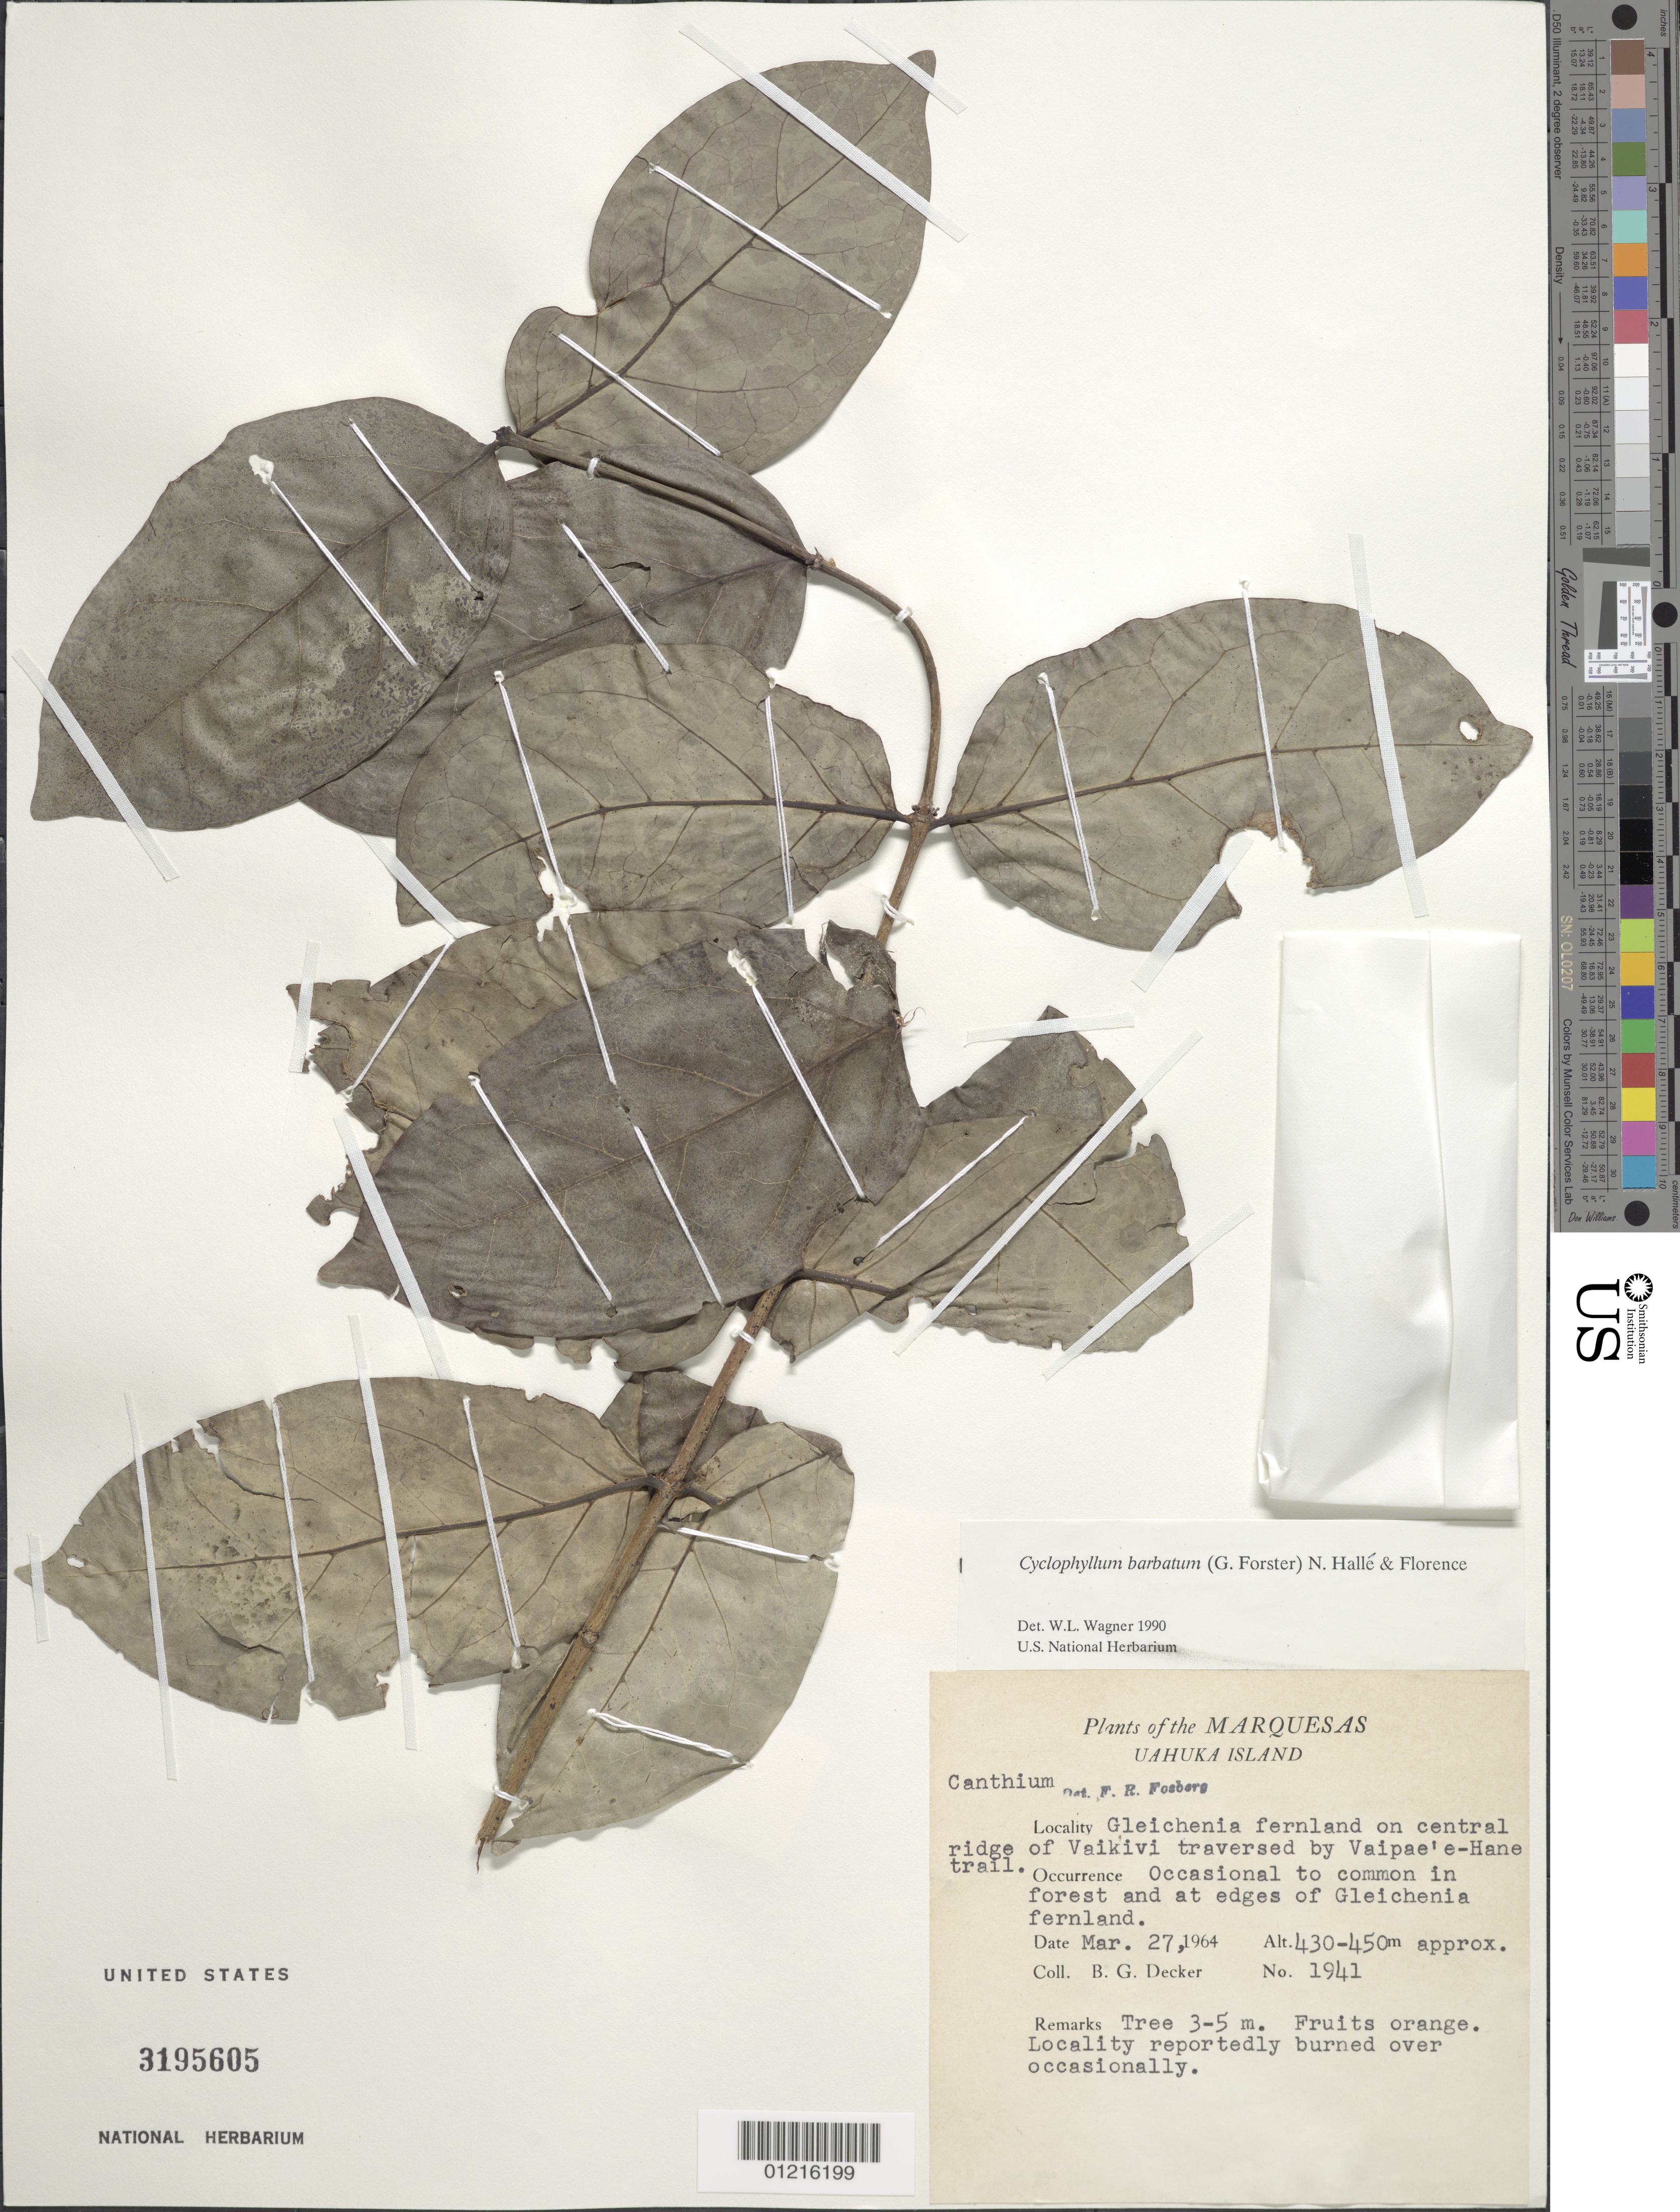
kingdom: Plantae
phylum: Tracheophyta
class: Magnoliopsida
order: Gentianales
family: Rubiaceae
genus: Cyclophyllum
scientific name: Cyclophyllum barbatum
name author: (G. Forst.) N. Hallé & J. Florence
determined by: Wagner, W. L., (BOT), Smithsonian Institution - National Museum of Natural History (UNITED STATES)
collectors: B. G. Decker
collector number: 1941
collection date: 1964-03-27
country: French Polynesia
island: Ua Huka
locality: central ridge of Vaikivi traversed by Vaipae'e-Hane Trail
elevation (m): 430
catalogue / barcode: US 3195605